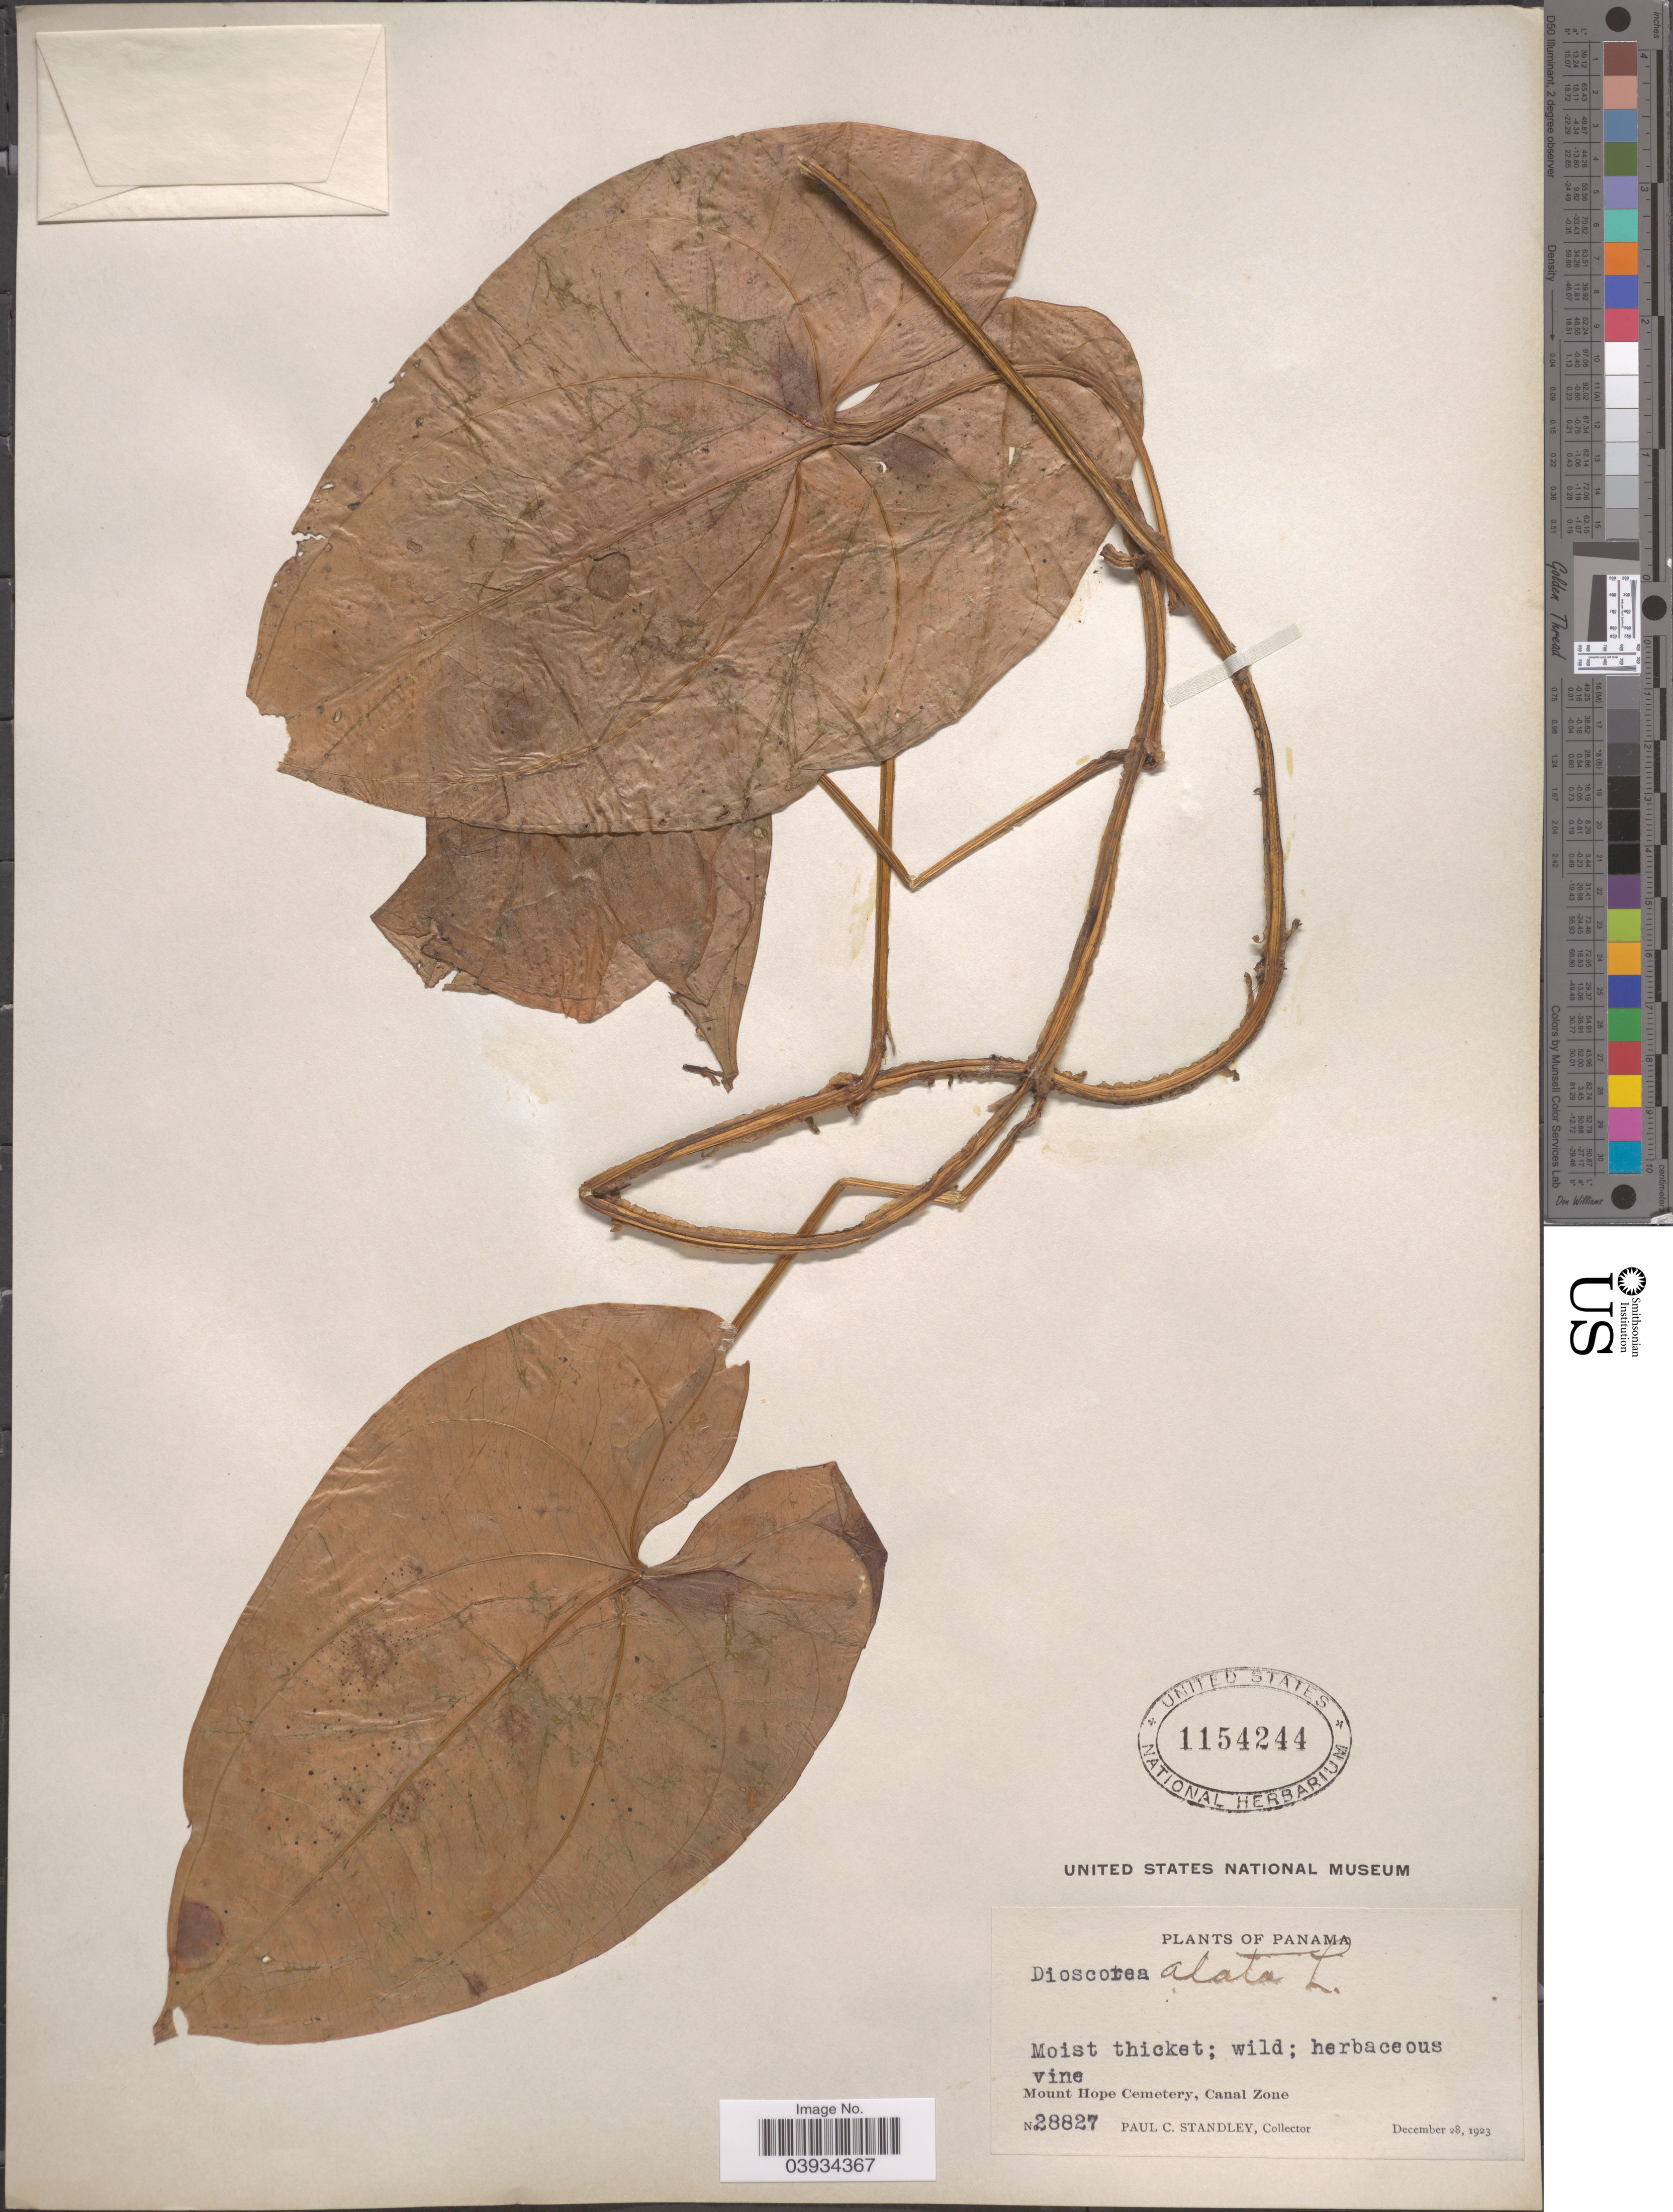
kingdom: Plantae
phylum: Tracheophyta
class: Liliopsida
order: Dioscoreales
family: Dioscoreaceae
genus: Dioscorea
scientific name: Dioscorea alata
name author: L.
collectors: P. C. Standley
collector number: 28827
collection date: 1923-12-28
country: Panama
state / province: Colón / Panamá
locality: Mount Hope Cemetery, Canal Zone.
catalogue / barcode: US 1154244